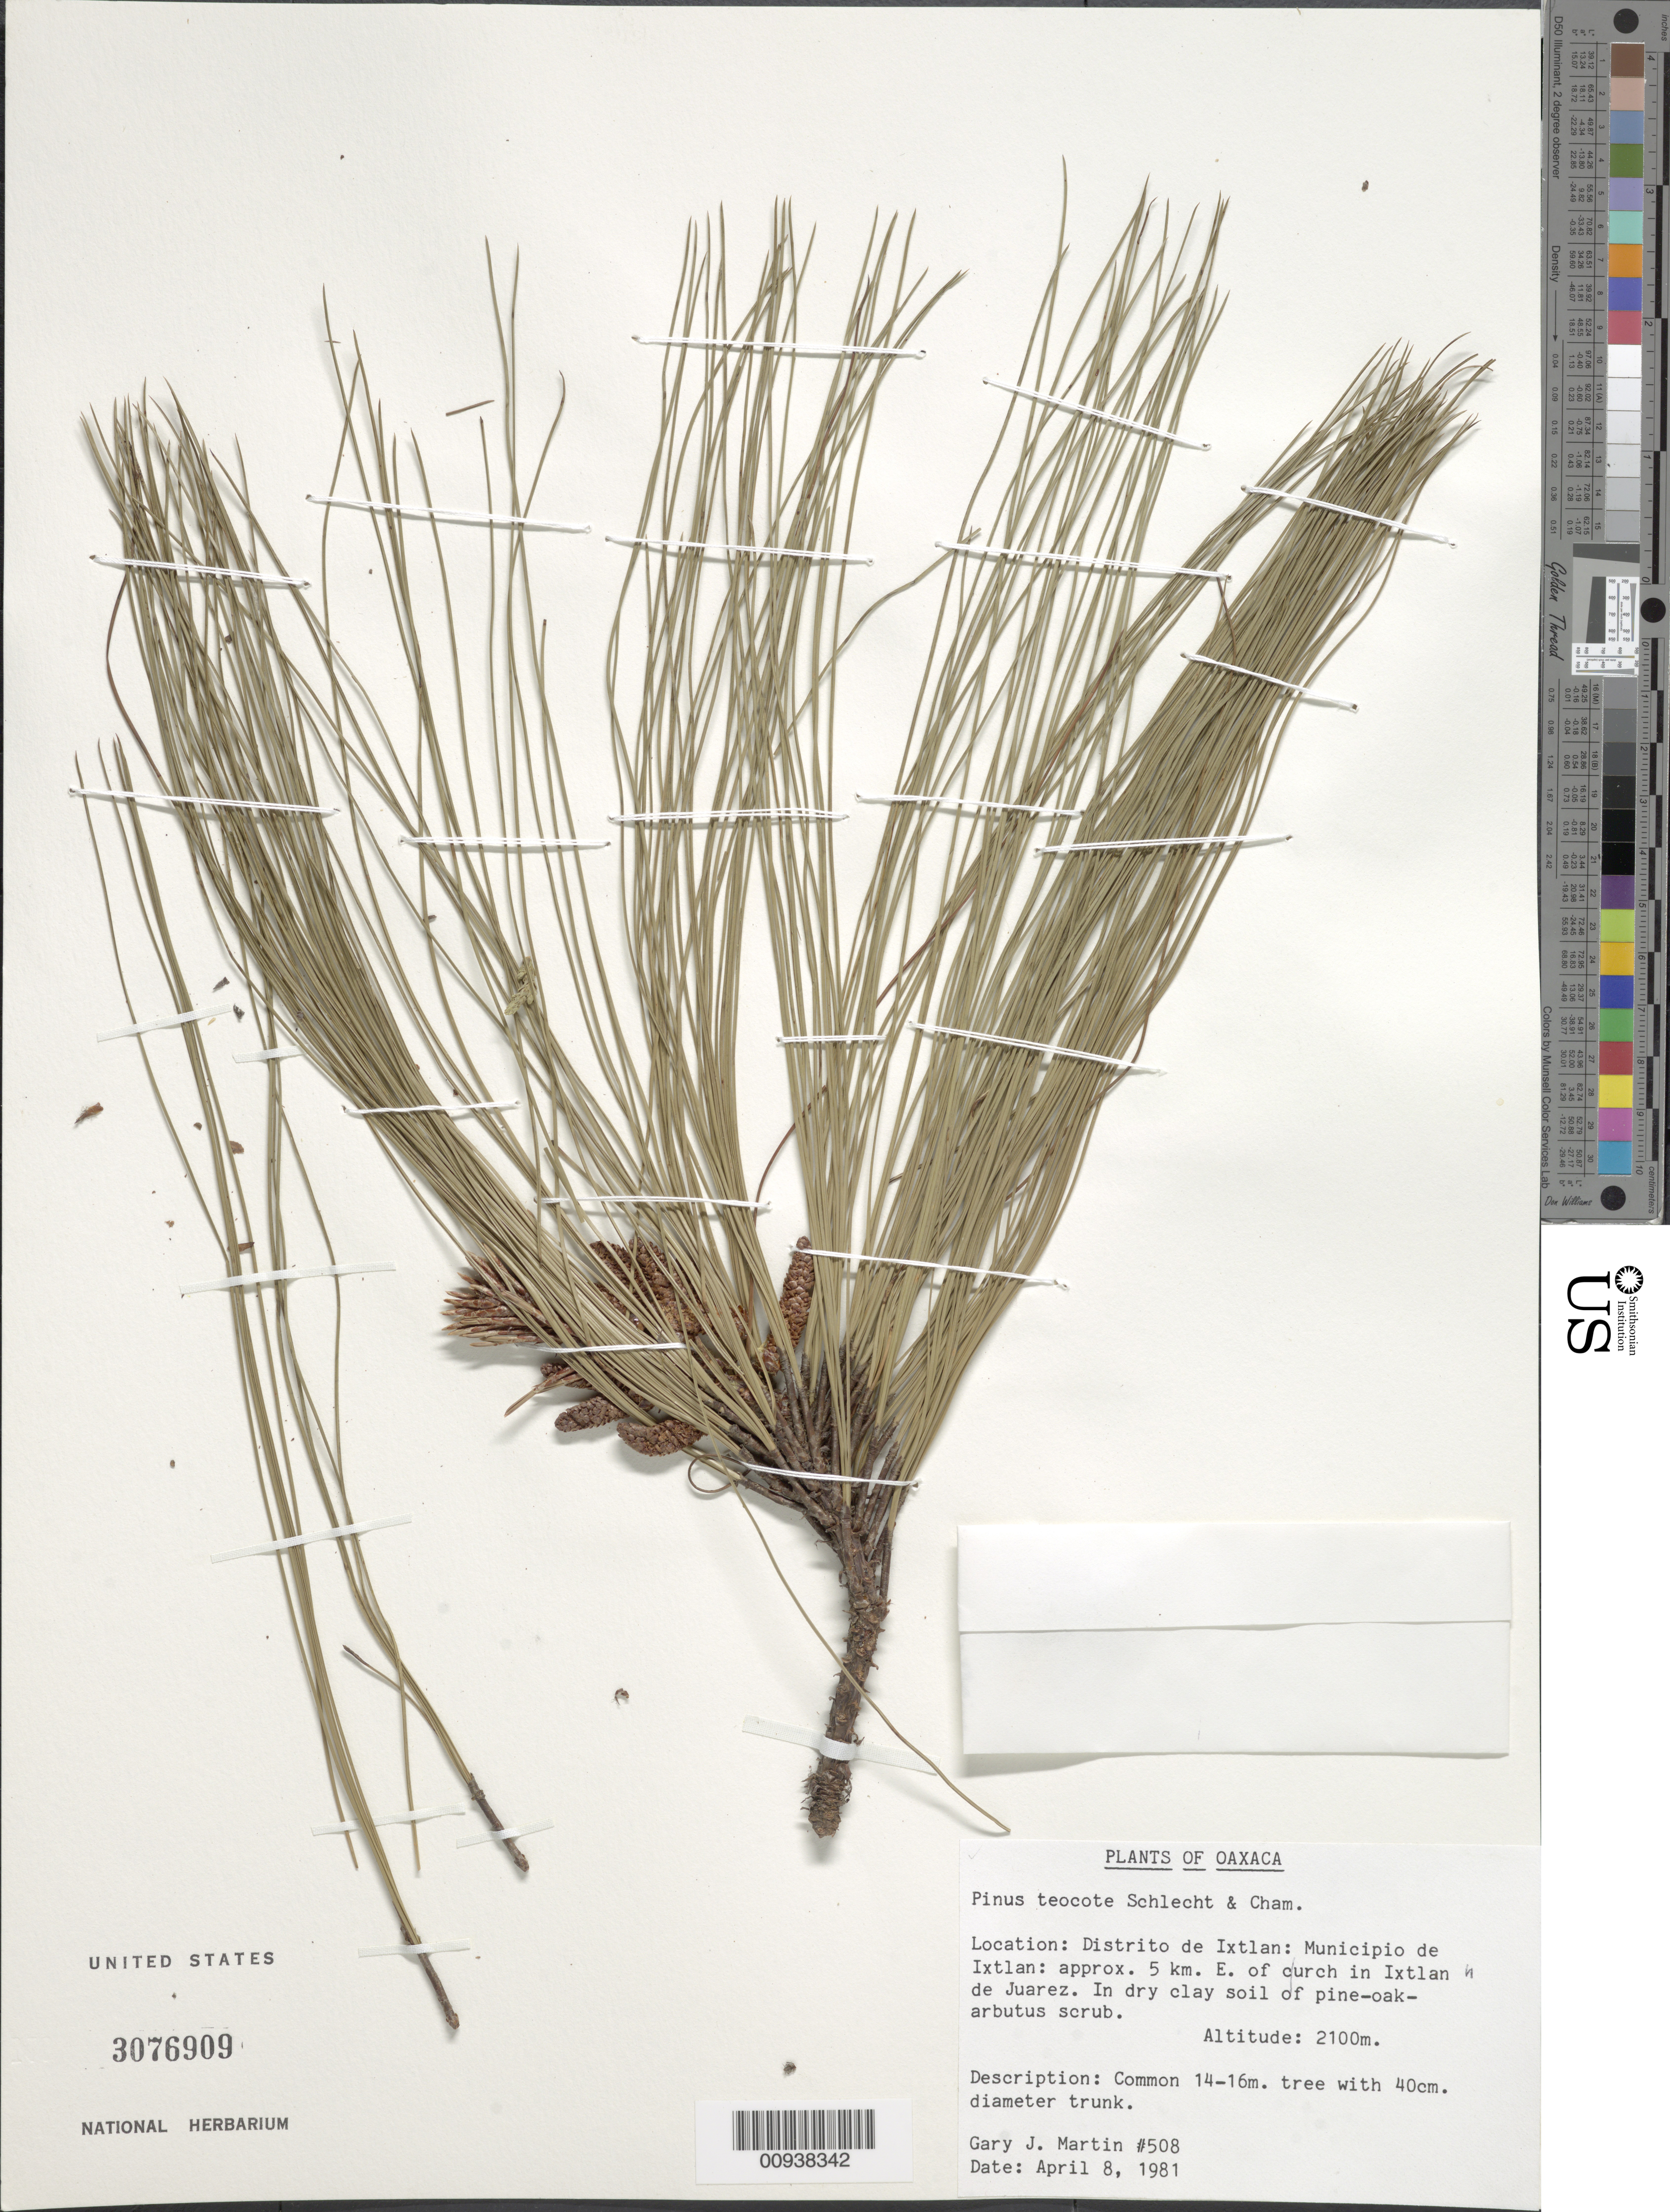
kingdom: Plantae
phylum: Tracheophyta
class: Pinopsida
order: Pinales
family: Pinaceae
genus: Pinus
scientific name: Pinus teocote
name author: Schltdl. & Cham.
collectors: G. J. Martin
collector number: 508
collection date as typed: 08 Apr 1981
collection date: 1981-04-08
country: Mexico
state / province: Oaxaca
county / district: Ixtlán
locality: Municipio de Ixtlán: approx. 5 km. E of church in Ixtlán de Juárez.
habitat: In dry clay soil of pine-oak-arbutus scrub.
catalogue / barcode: US 3076909